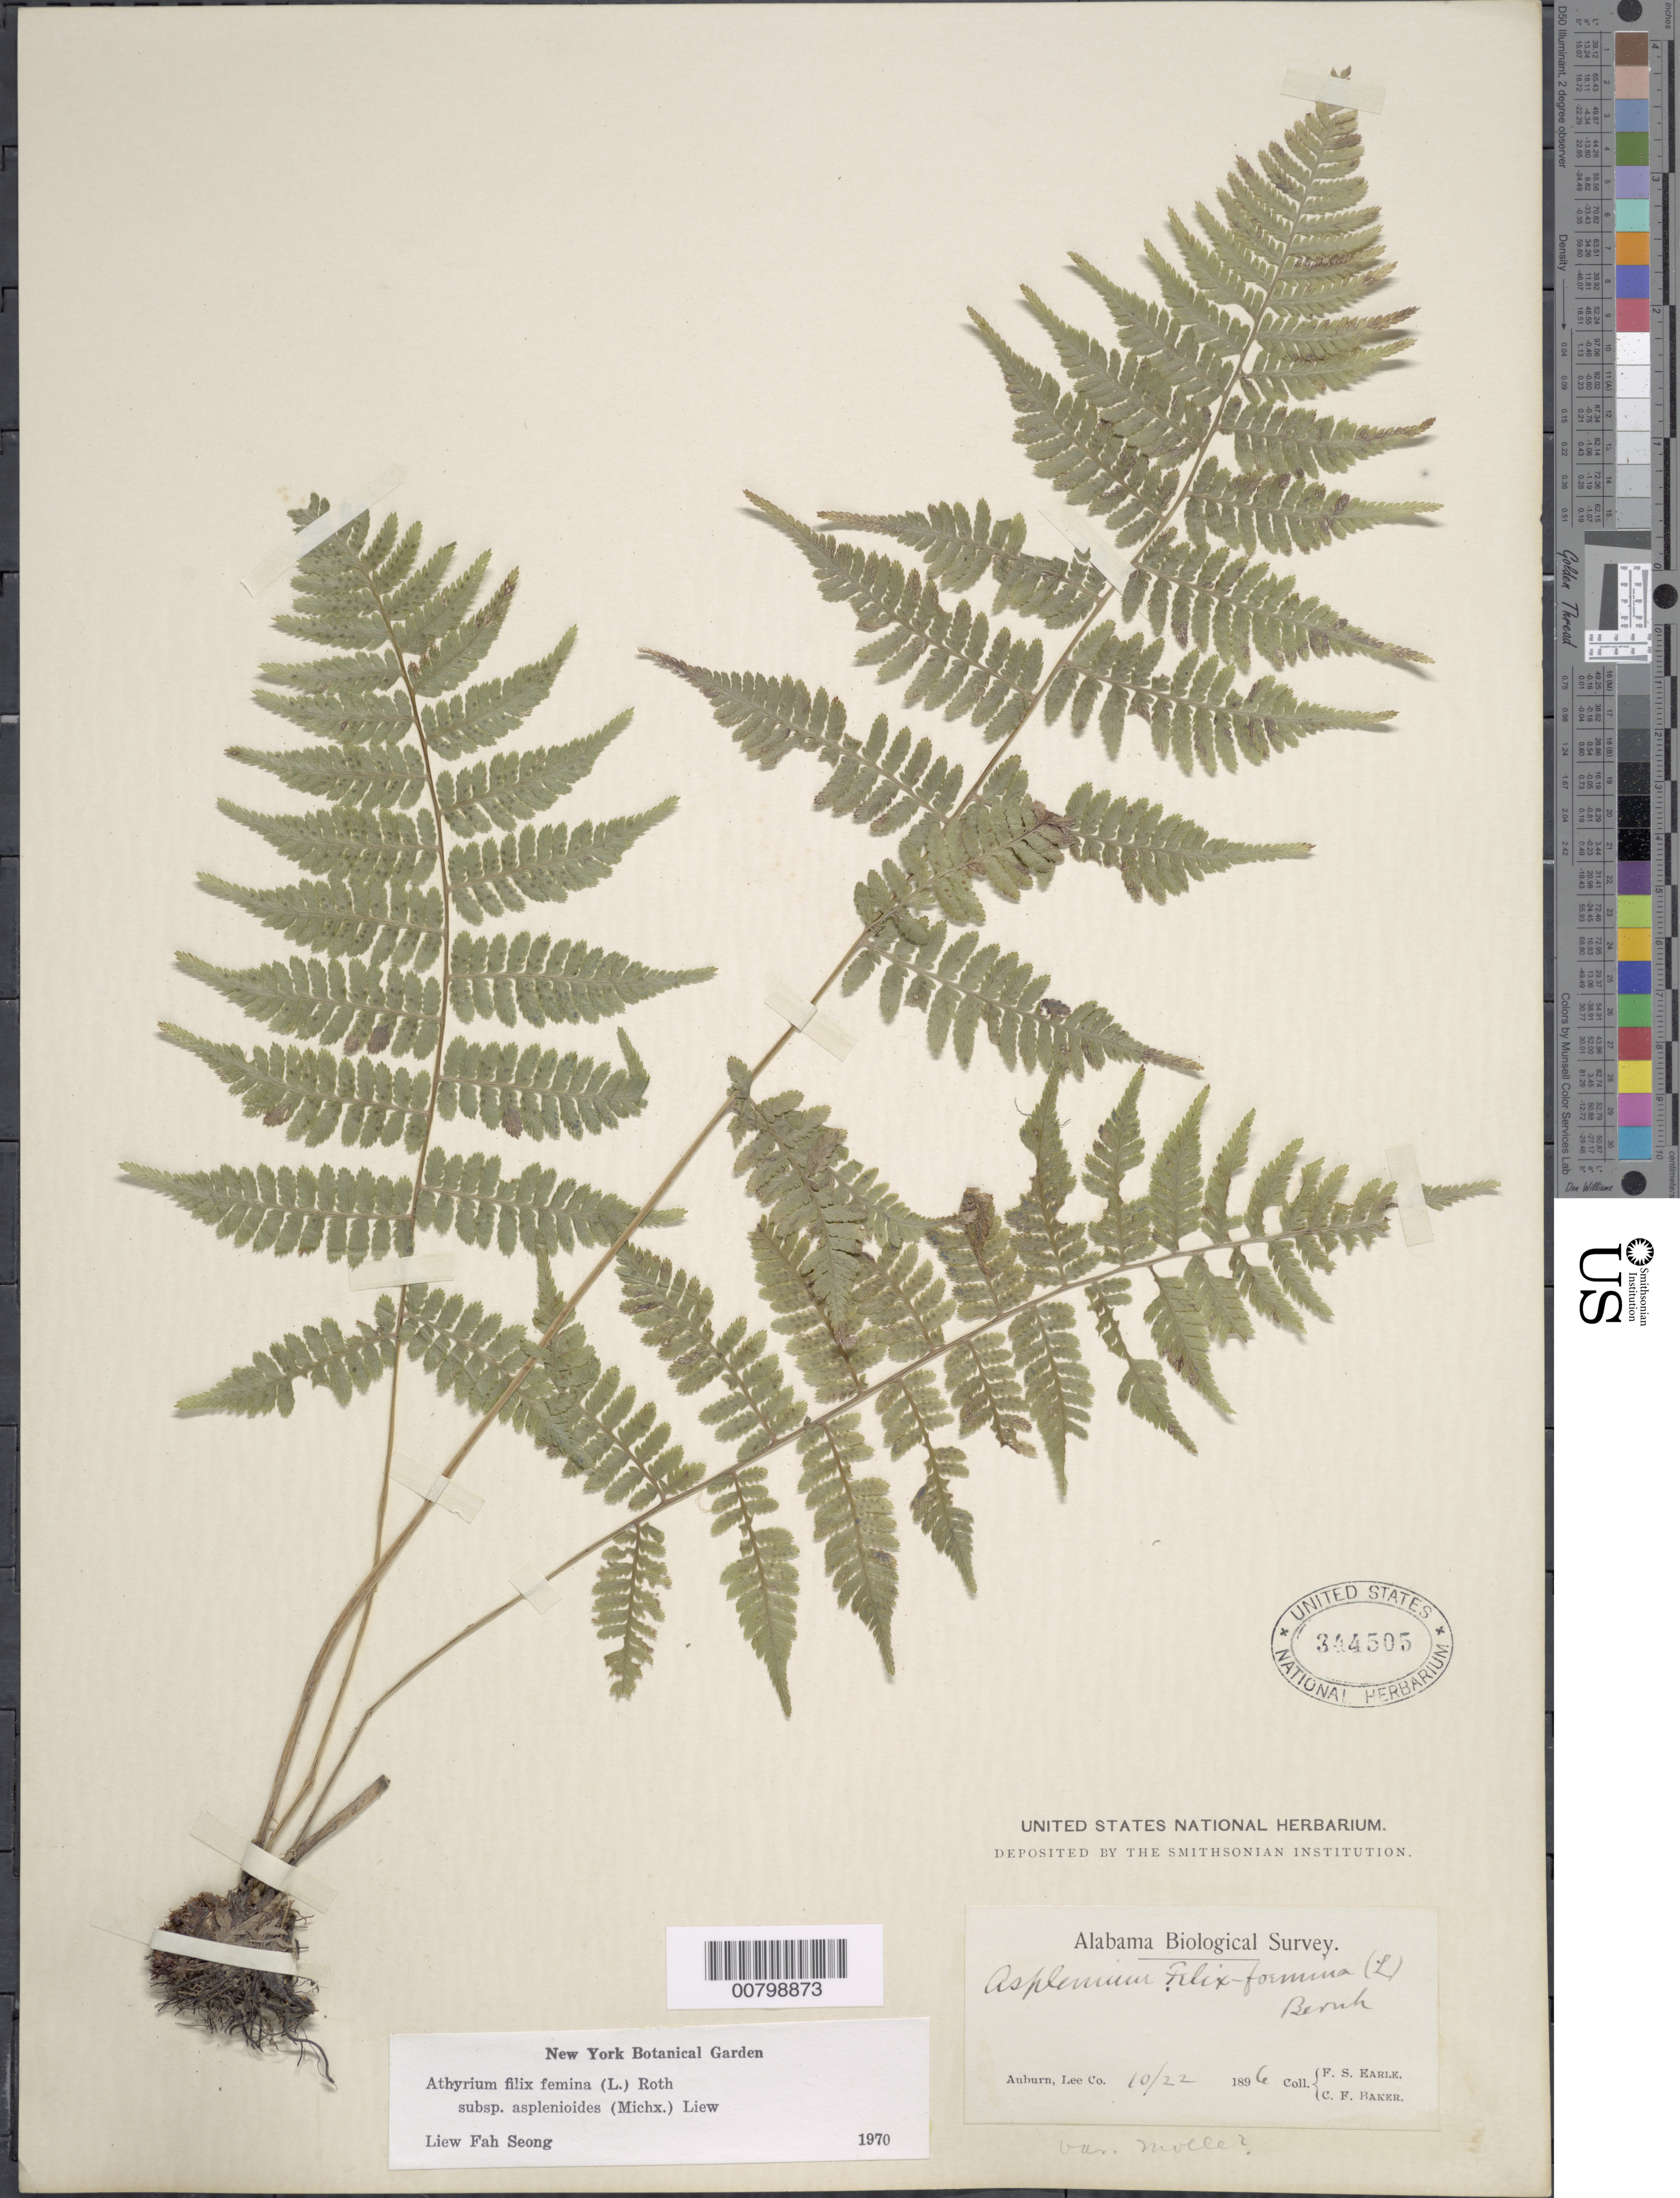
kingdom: Plantae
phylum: Tracheophyta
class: Polypodiopsida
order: Polypodiales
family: Athyriaceae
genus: Athyrium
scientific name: Athyrium filix-femina subsp. asplenioides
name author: (Michx.) Hultén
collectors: F. S. Earle & C. F. Baker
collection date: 1896-10-22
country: United States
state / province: Alabama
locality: Auburn, Lee Co.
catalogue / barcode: US 344505